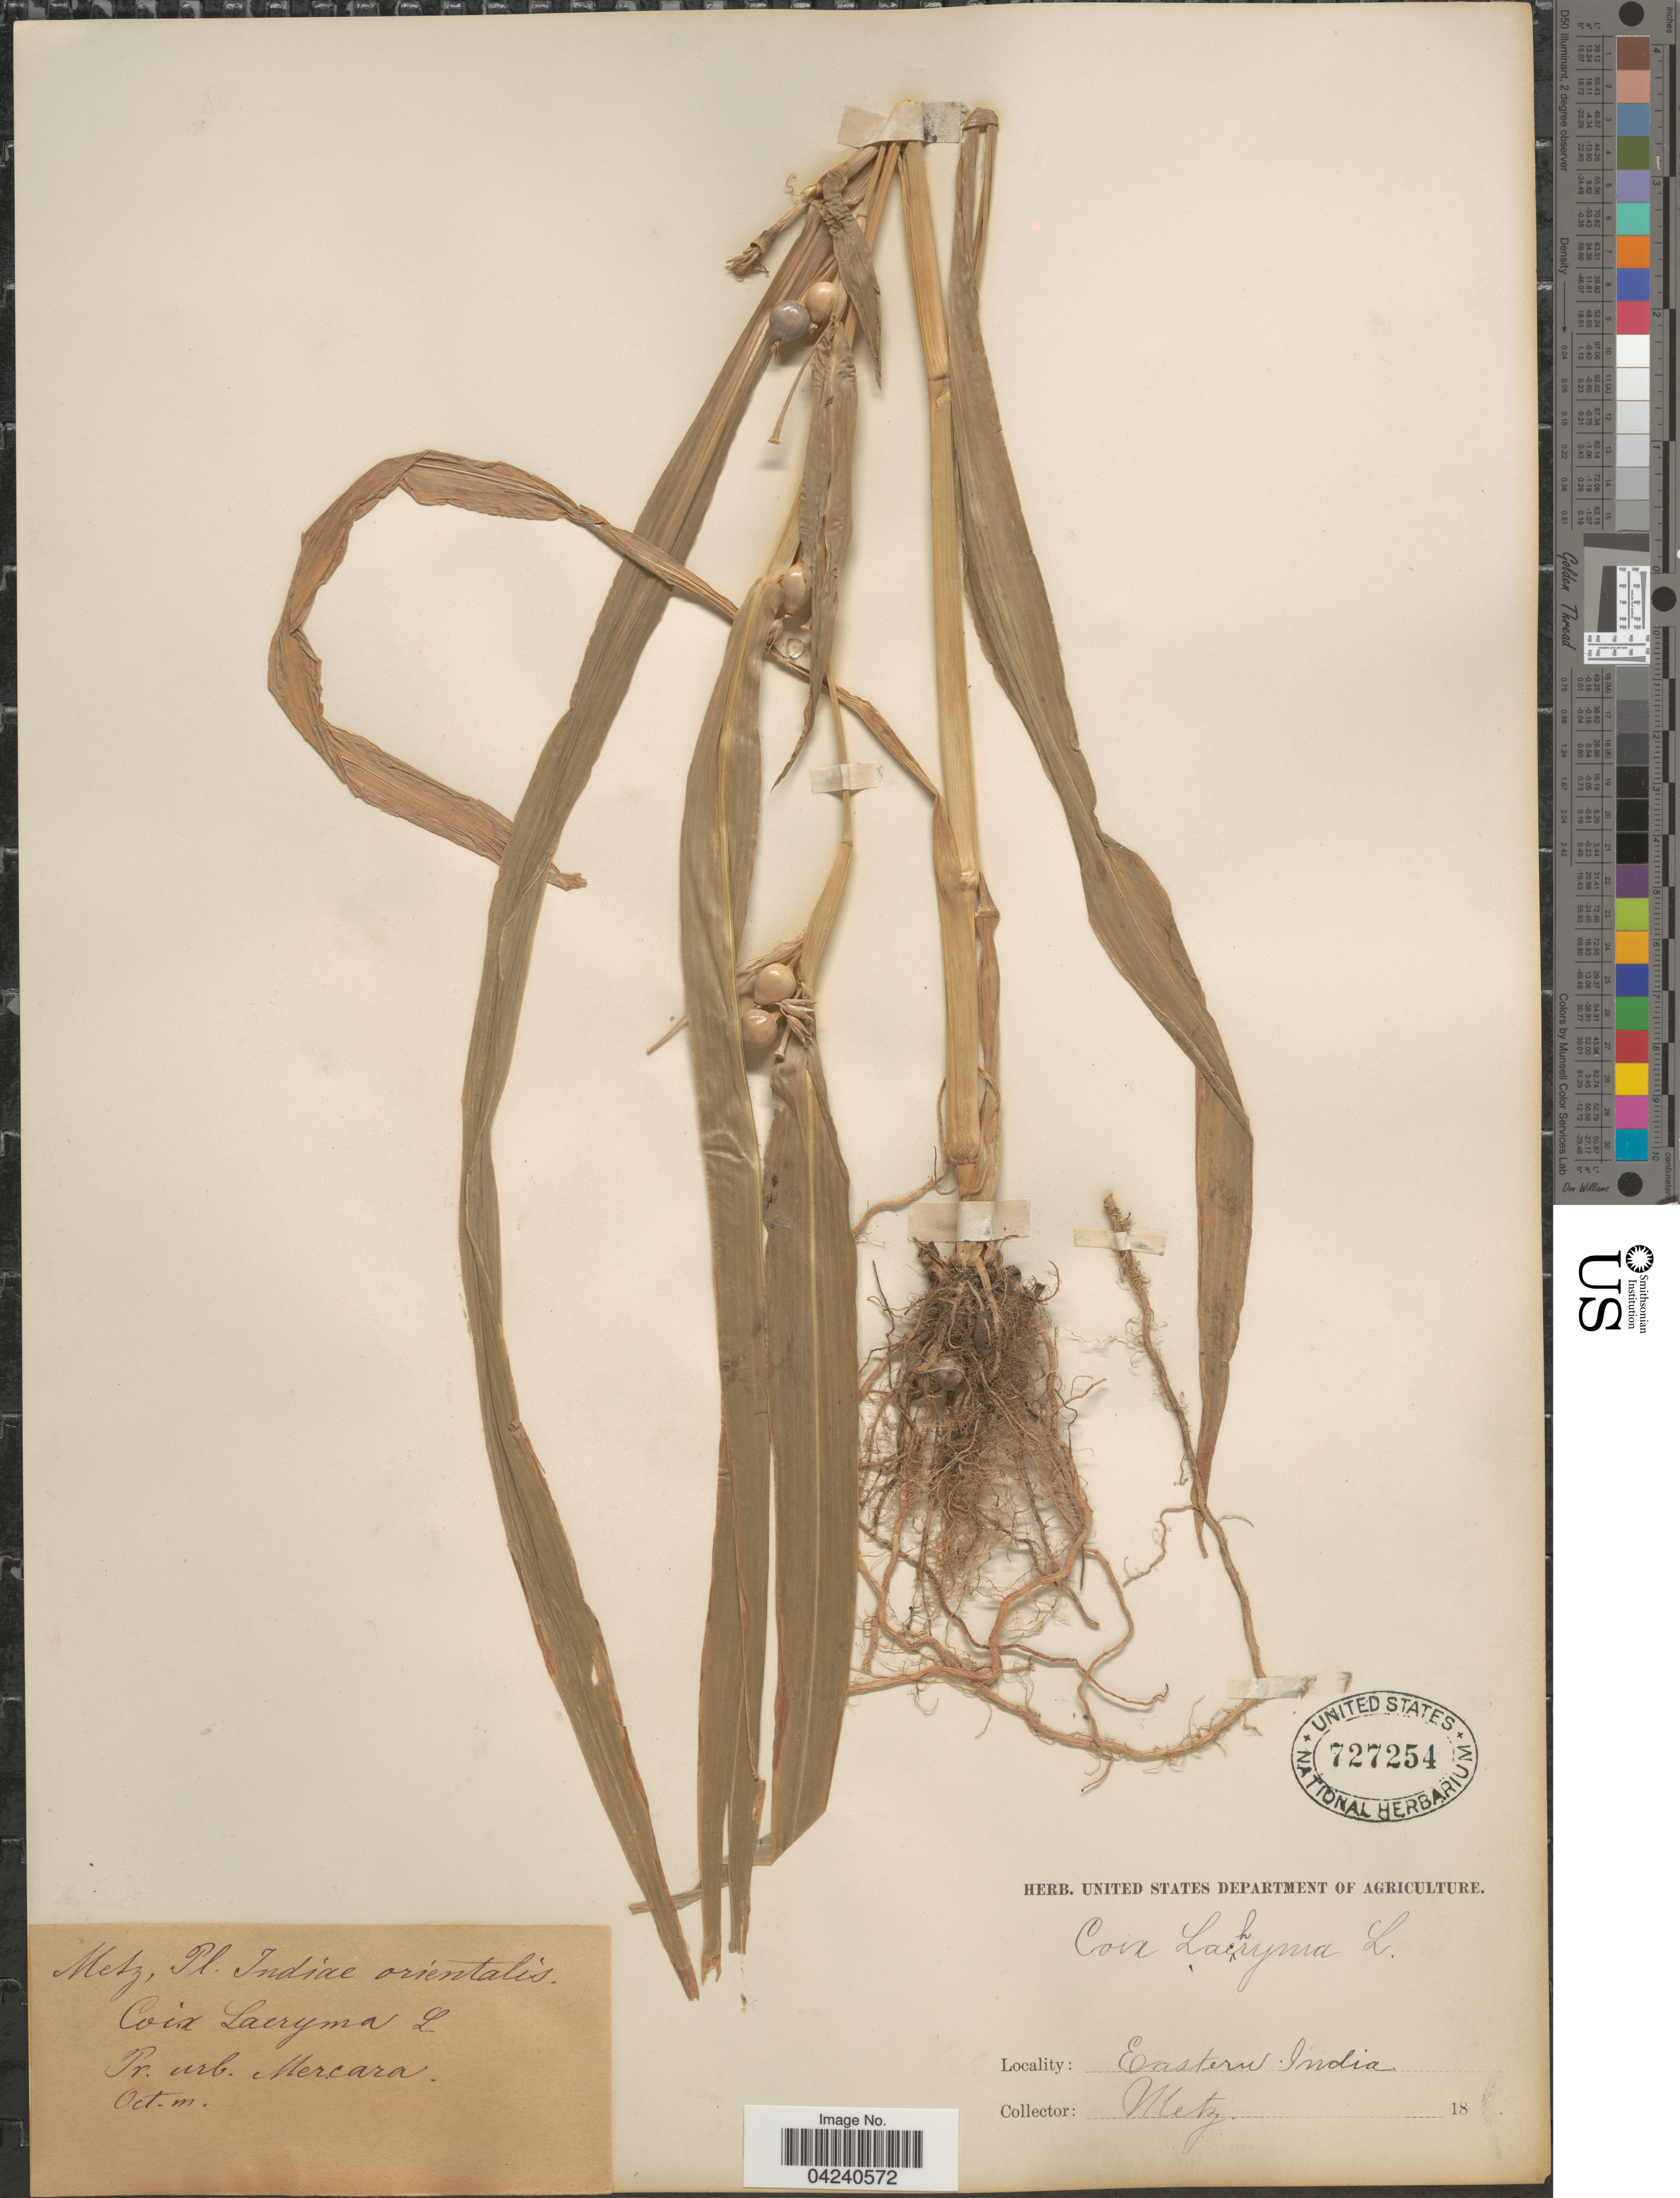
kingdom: Plantae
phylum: Tracheophyta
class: Liliopsida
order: Poales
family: Poaceae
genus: Coix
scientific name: Coix lacryma-jobi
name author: L.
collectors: -. Metz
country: India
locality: Indiae orientalis. Pr. urb. Mercara. Eastern India.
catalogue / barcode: US 727254